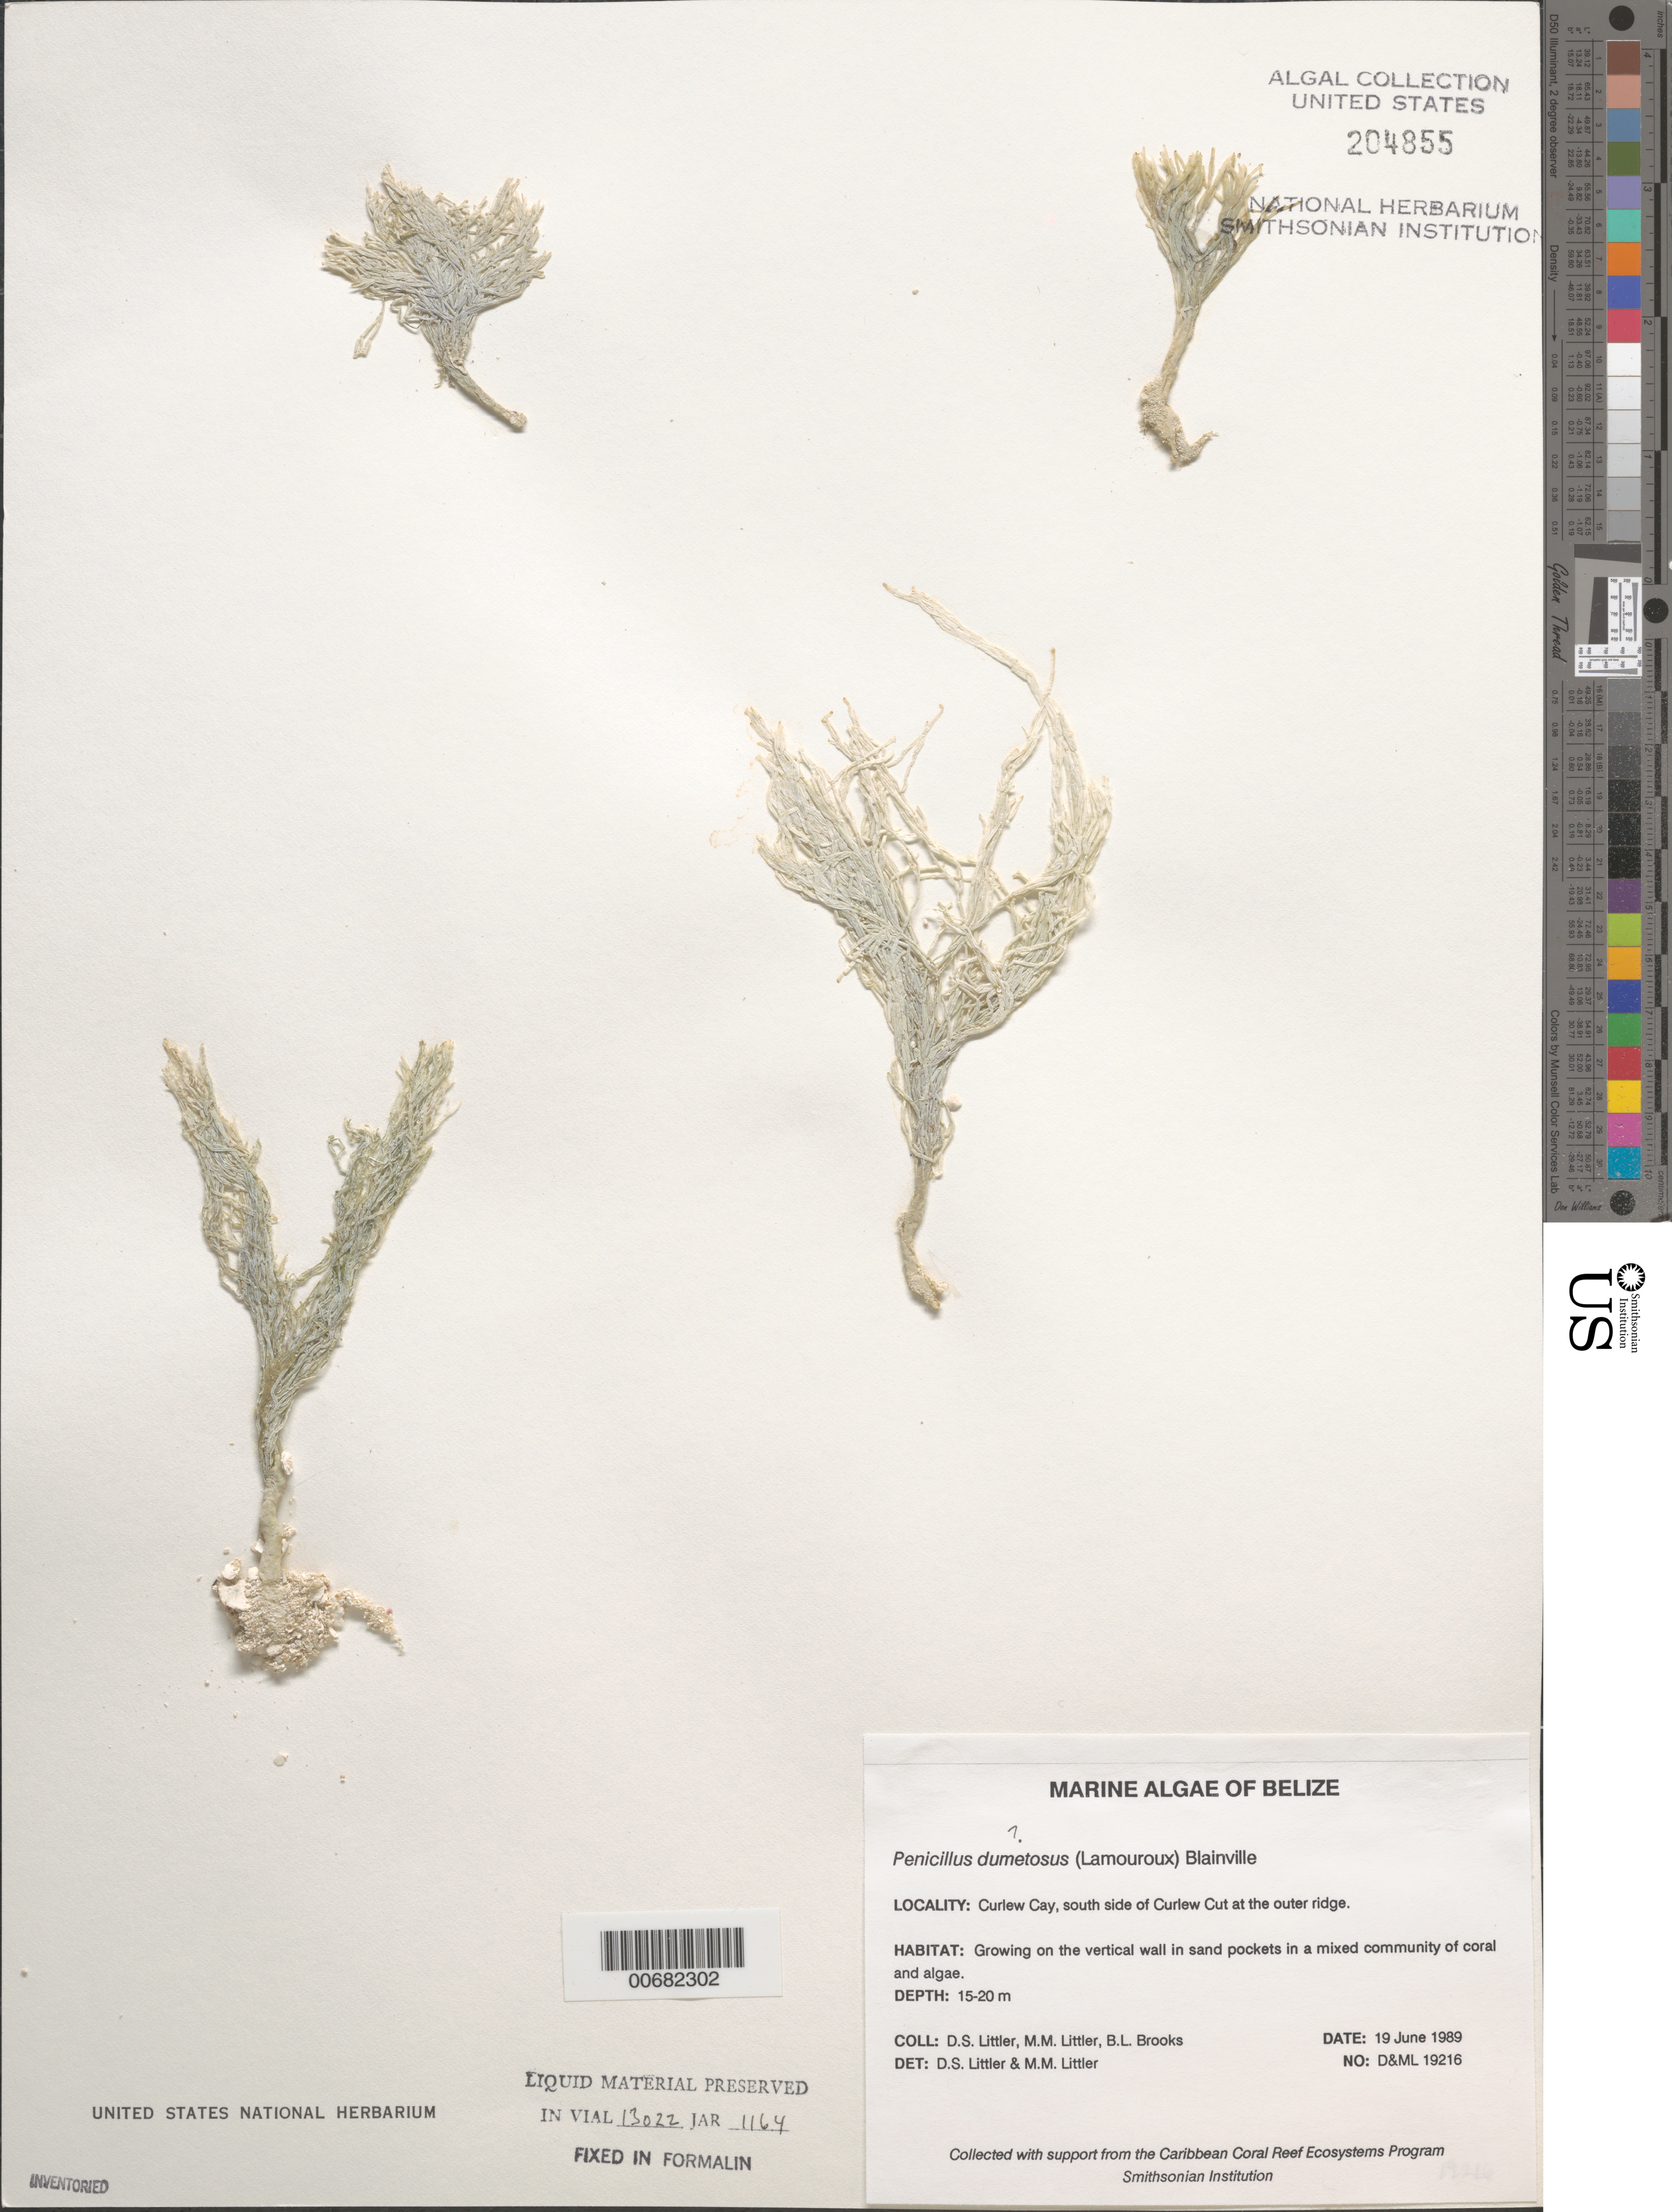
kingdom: Plantae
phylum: Chlorophyta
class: Ulvophyceae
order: Bryopsidales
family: Udoteaceae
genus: Penicillus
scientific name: Penicillus dumetosus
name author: (J.V.Lamouroux) Blainville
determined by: Littler, D. S.; Littler, M. M.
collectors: D. S. Littler, M. M. Littler & B. Brooks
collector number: D&ML 19216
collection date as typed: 19 Jun 1989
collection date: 1989-06-19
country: Belize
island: Curlew Cay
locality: Curlew Cut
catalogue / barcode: US 204855